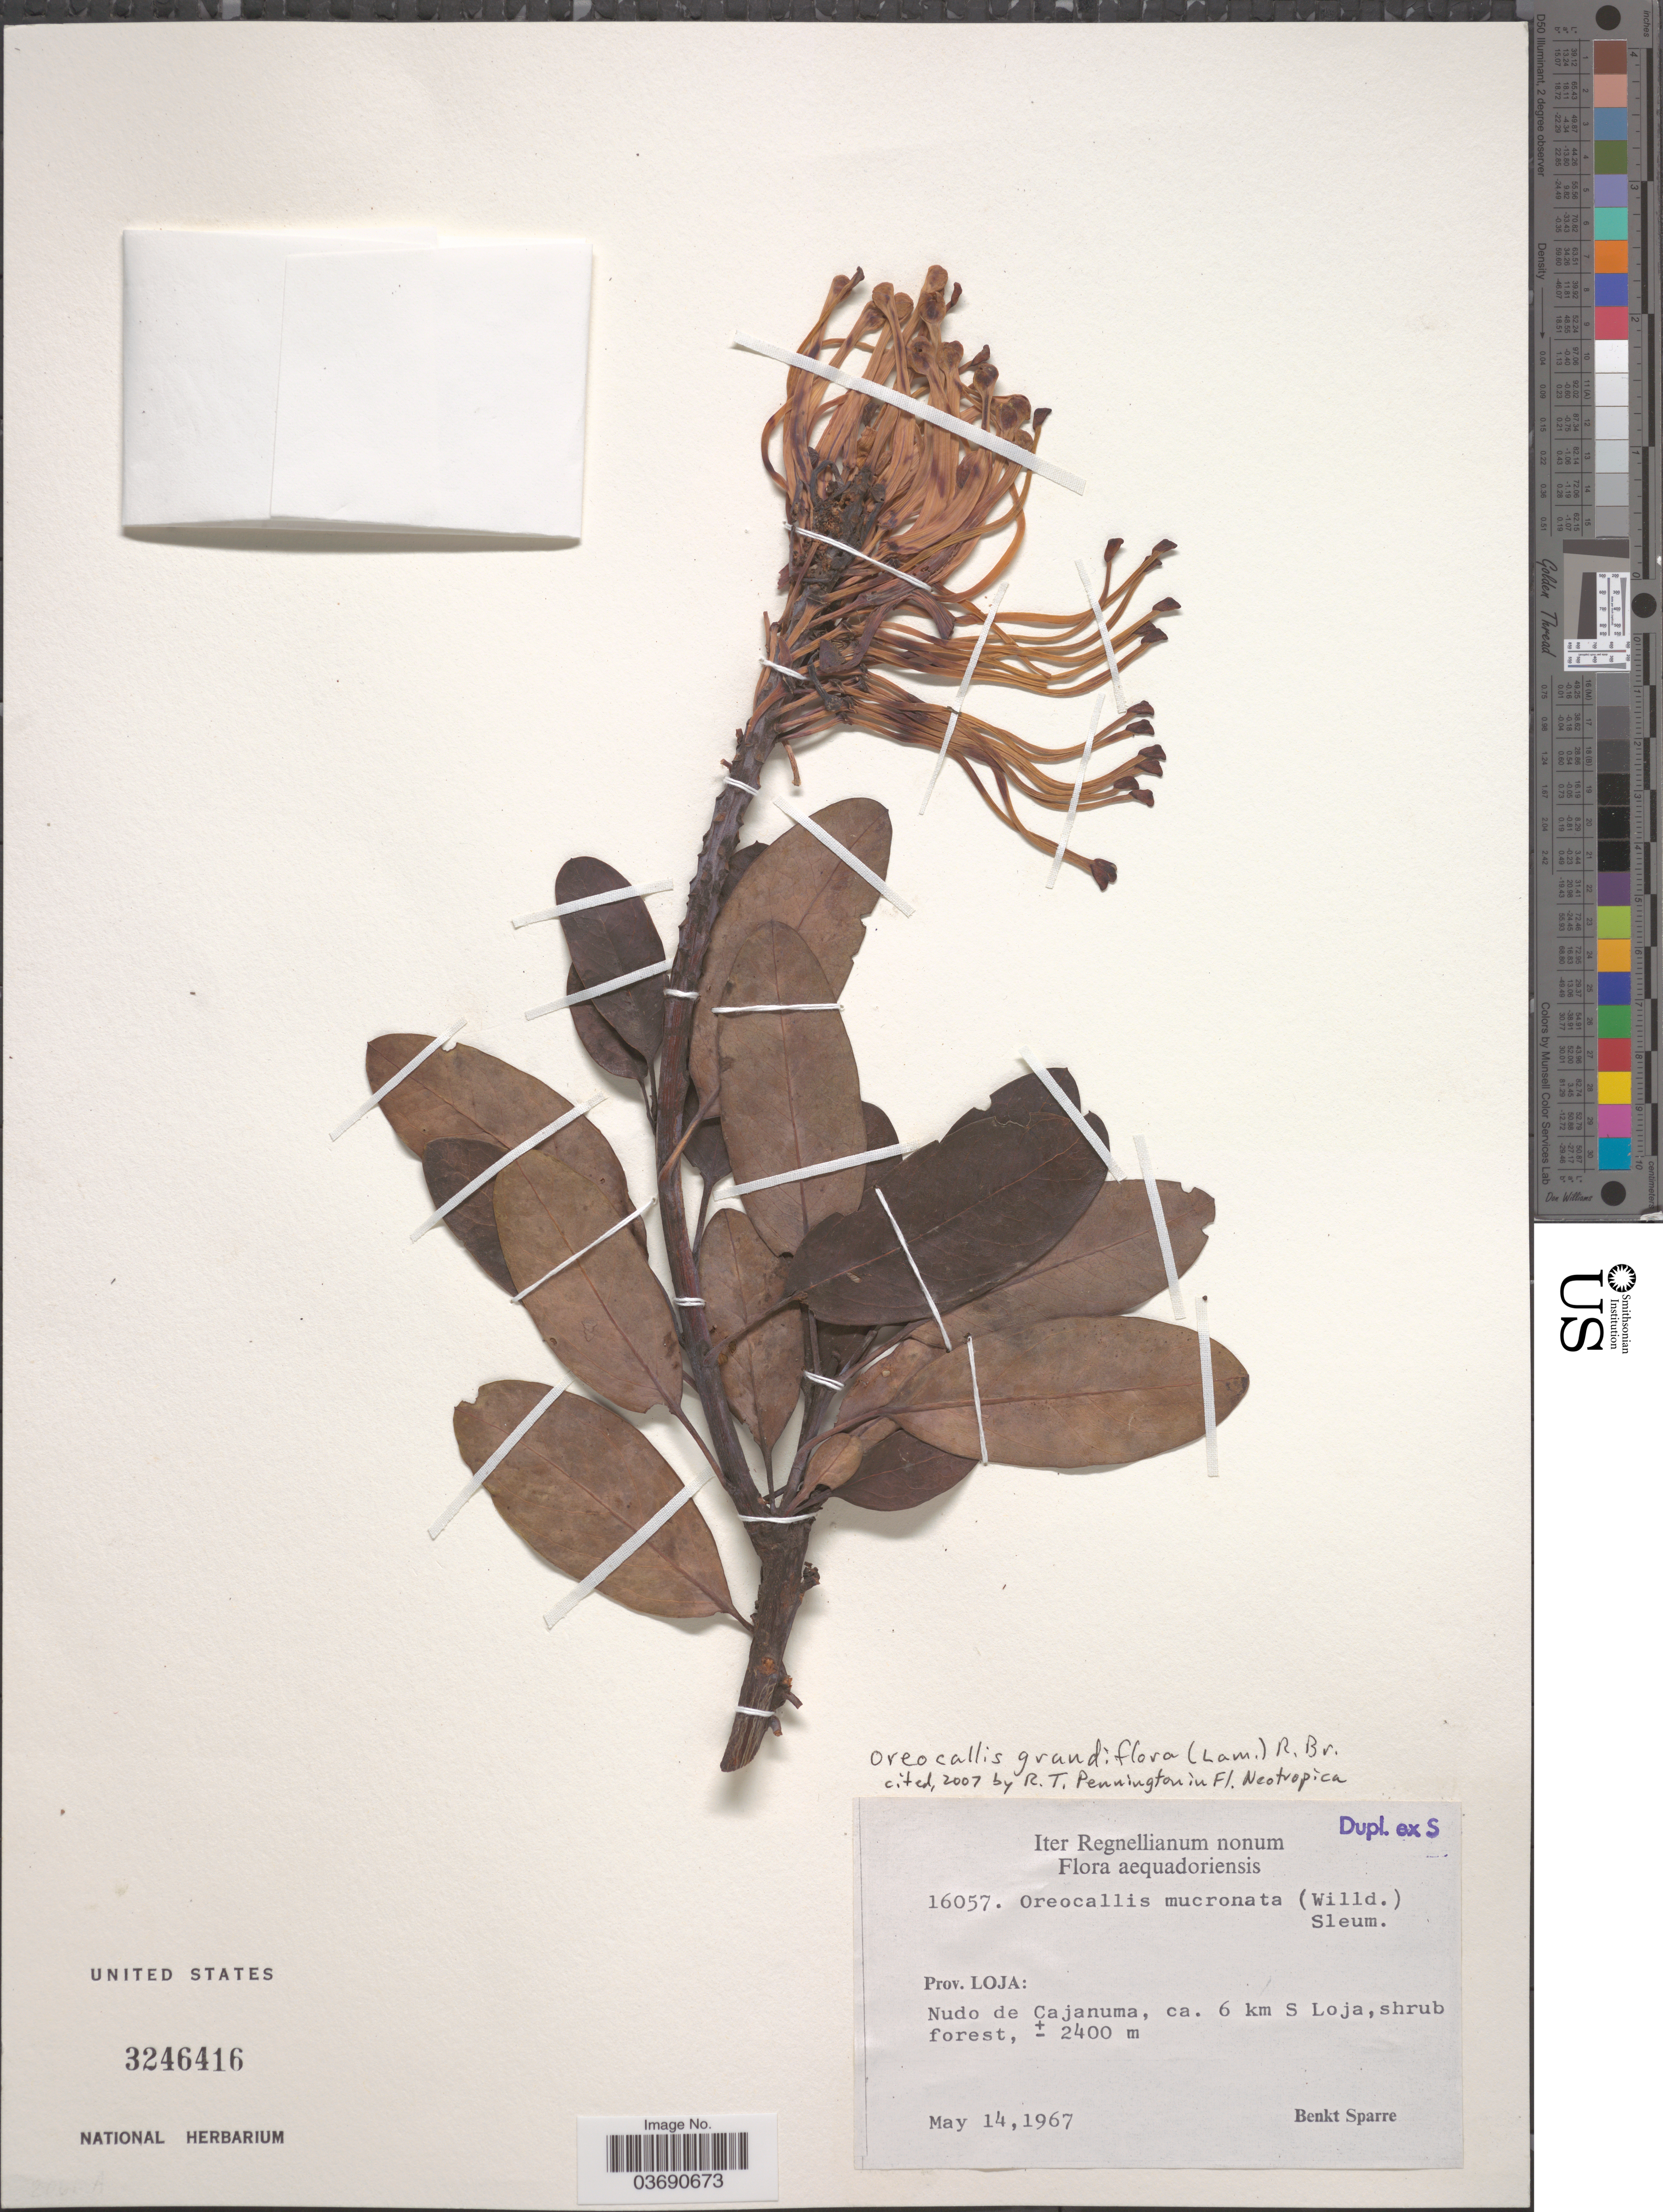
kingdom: Plantae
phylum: Tracheophyta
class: Magnoliopsida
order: Proteales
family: Proteaceae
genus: Oreocallis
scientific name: Oreocallis grandiflora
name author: (Lam.) R. Br.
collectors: B. Sparre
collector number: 16057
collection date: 1967-05-14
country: Ecuador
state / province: Loja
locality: Nudo de Cajanuma, ca. 6 km S Loja.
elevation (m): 2400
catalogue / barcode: US 3246416